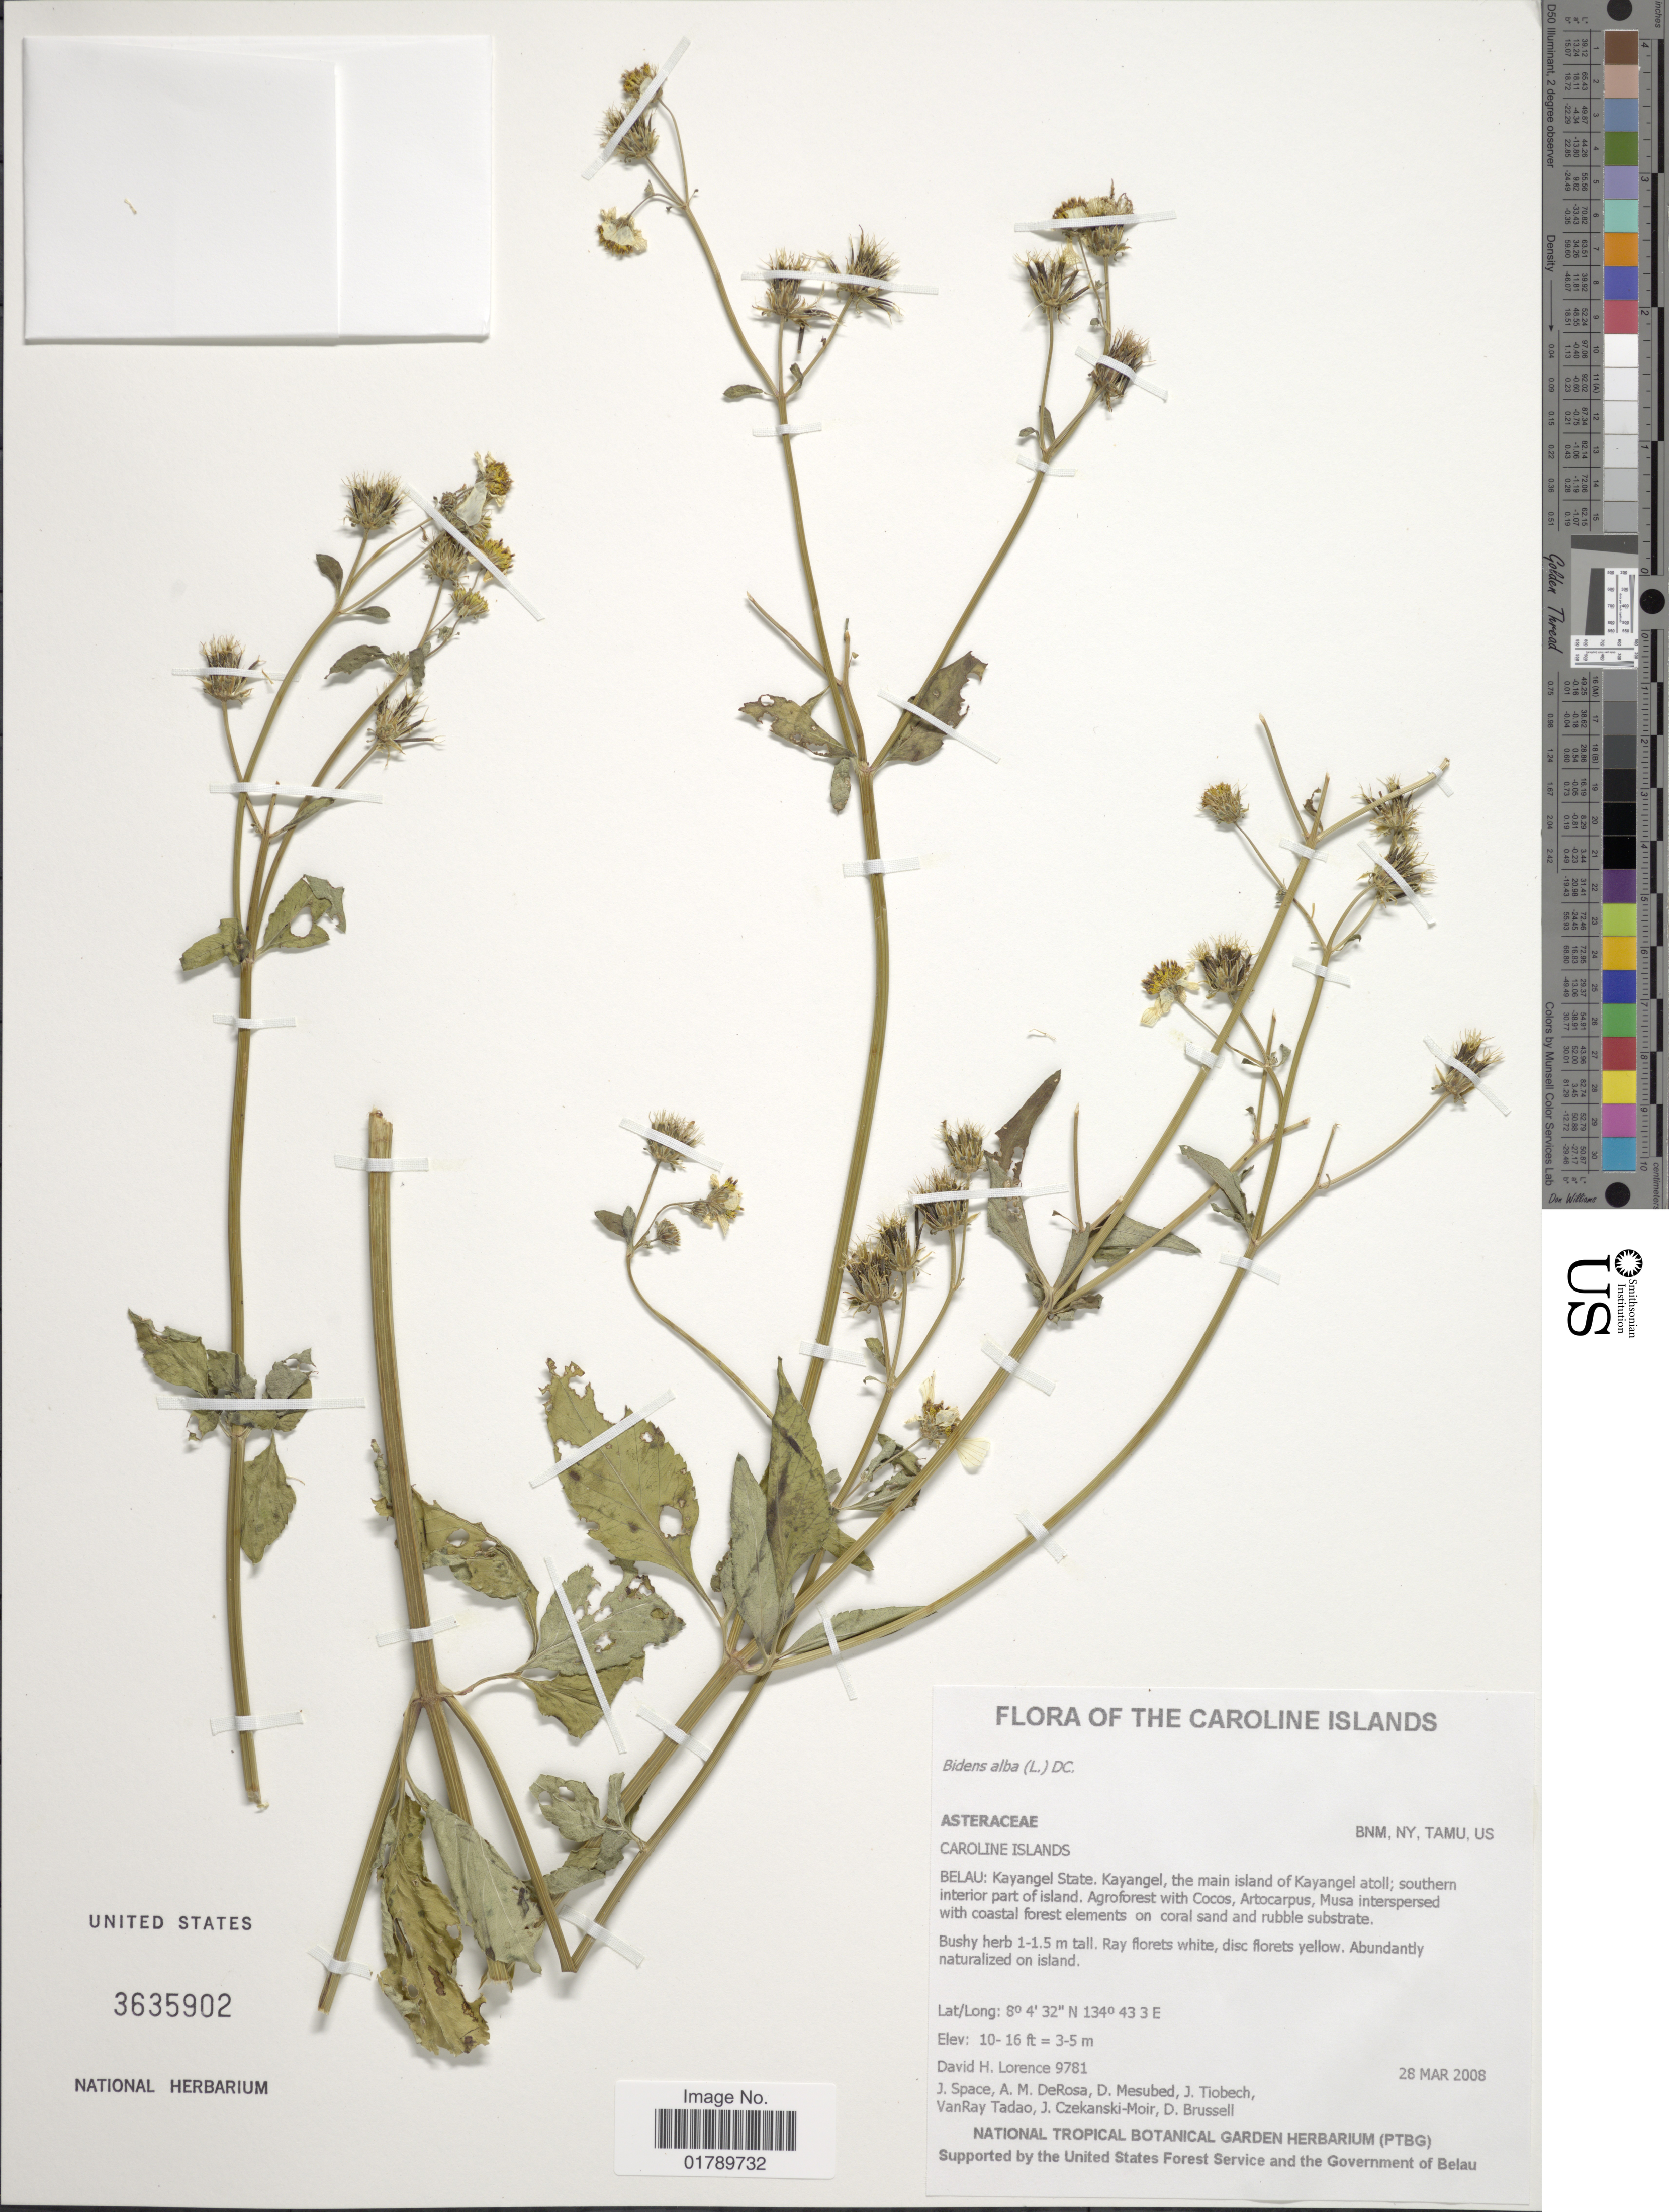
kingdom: Plantae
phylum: Tracheophyta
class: Magnoliopsida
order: Asterales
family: Asteraceae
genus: Bidens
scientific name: Bidens alba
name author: (L.) DC.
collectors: D. Lorence, J. Space, A. DeRosa, D. Mesubed & et al.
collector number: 9781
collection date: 2008-03-28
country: Palau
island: Ngcheangel [Kayangel] Atoll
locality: Kayangle, the main island of Kayangel atoll; southern interior part of island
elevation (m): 3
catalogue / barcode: US 3635902